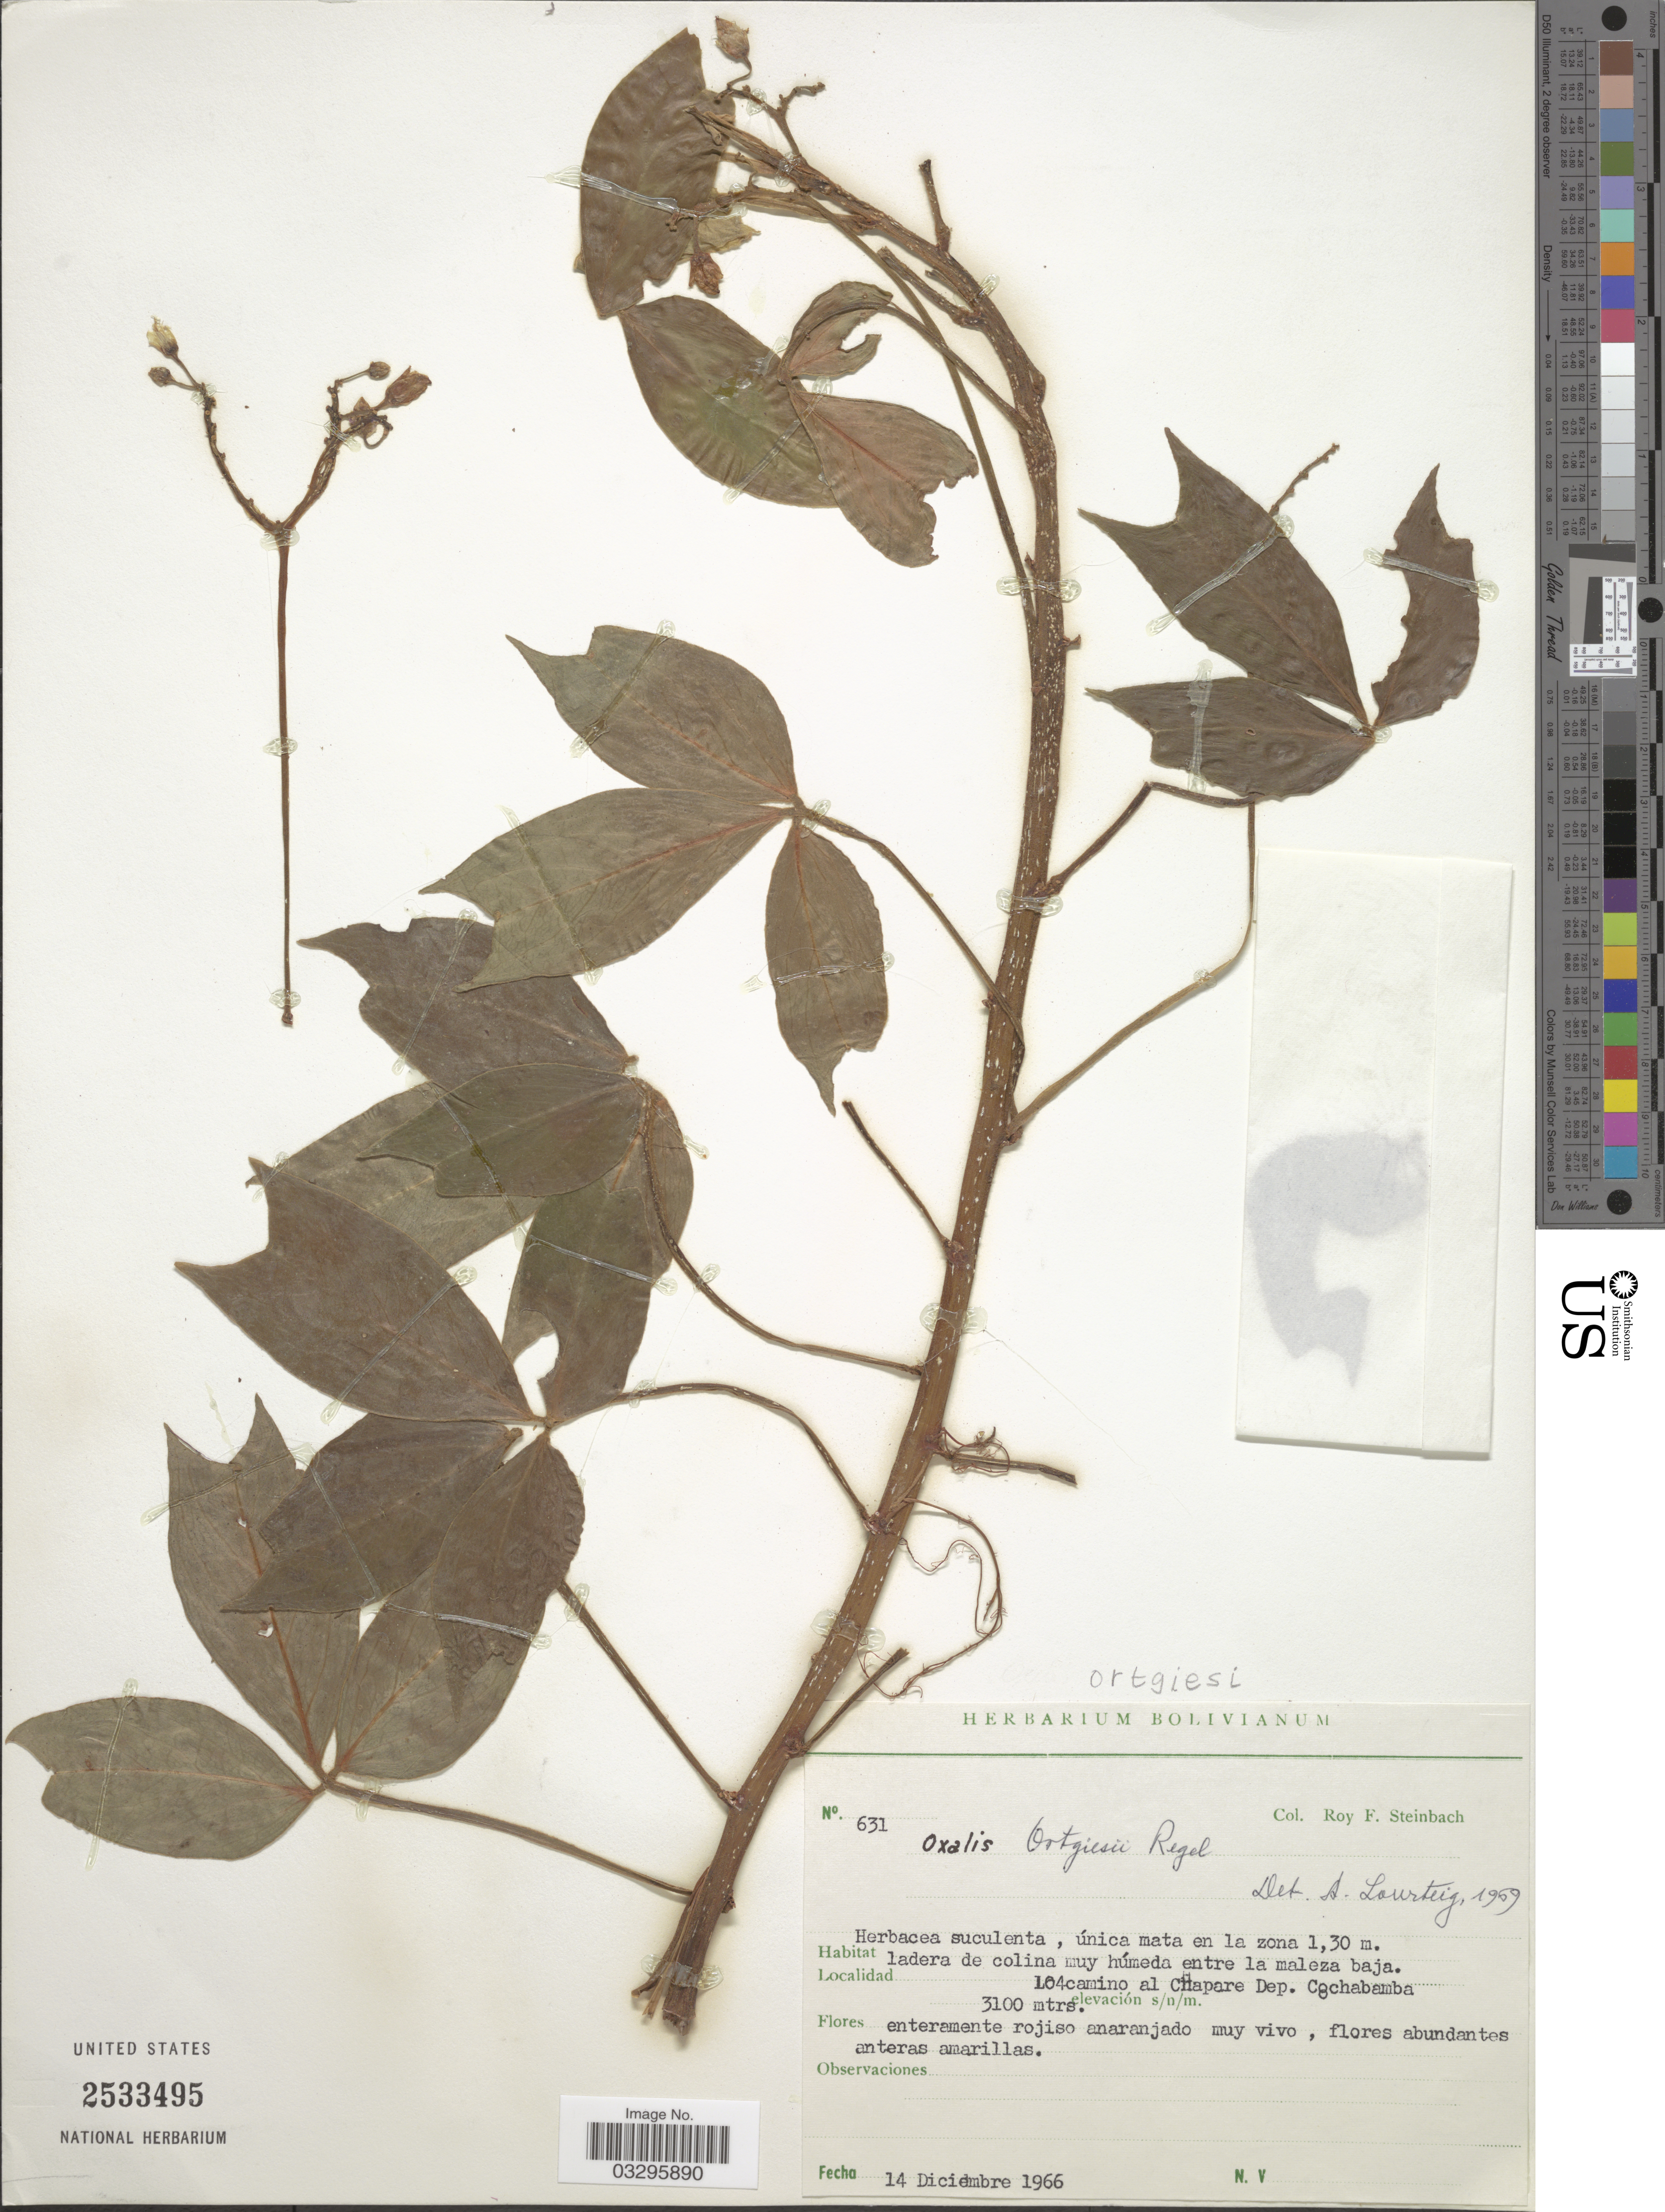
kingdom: Plantae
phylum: Tracheophyta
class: Magnoliopsida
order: Oxalidales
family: Oxalidaceae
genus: Oxalis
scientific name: Oxalis ortgiesii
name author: Regel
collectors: R. F. Steinbach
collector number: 631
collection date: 1966-12-14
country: Bolivia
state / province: Cochabamba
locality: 104 camino al Chapare Dep. Cochabamba.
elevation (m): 3100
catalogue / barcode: US 2533495